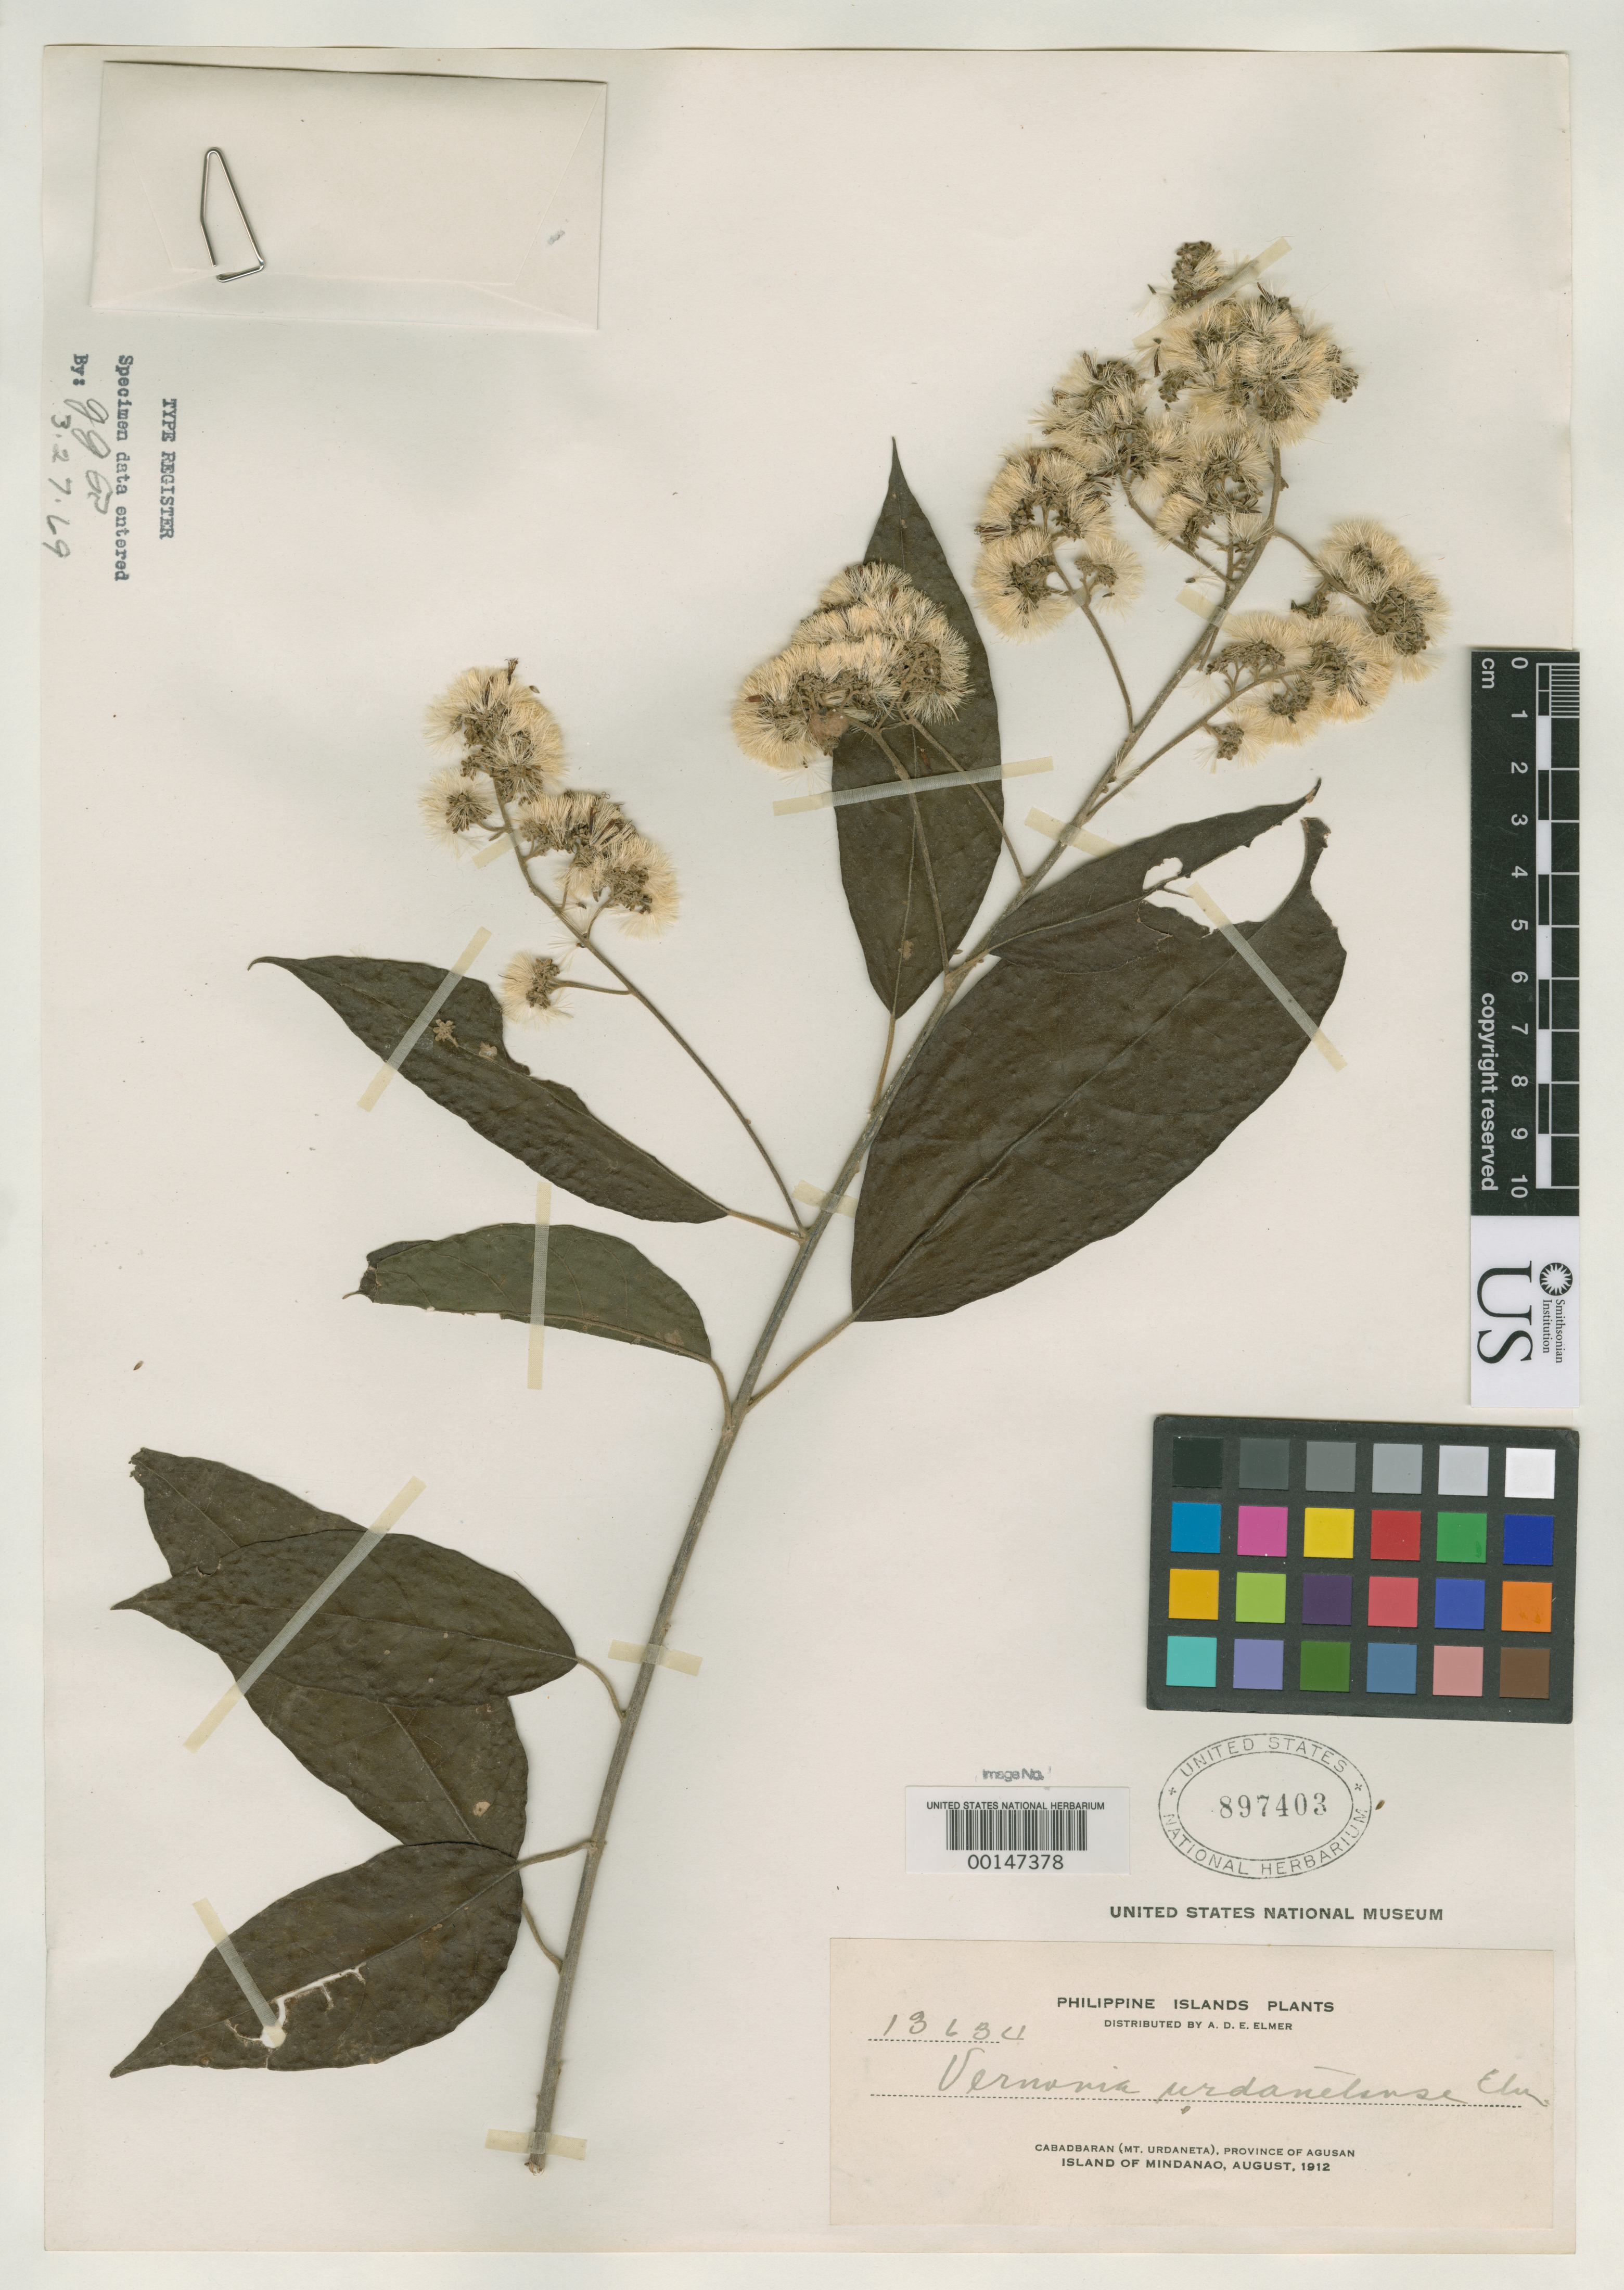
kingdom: Plantae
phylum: Tracheophyta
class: Magnoliopsida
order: Asterales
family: Asteraceae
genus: Vernonia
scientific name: Vernonia urdanetensis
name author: Elmer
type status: Isotype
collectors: A. D. E. Elmer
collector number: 13634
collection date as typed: Aug 1912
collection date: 1912-08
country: Philippines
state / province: Caraga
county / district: Agusan del Norte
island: Mindanao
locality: Cabadbaran (Mt. Urdaneta), Province of Agusan, Island of Mindanao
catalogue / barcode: US 897403